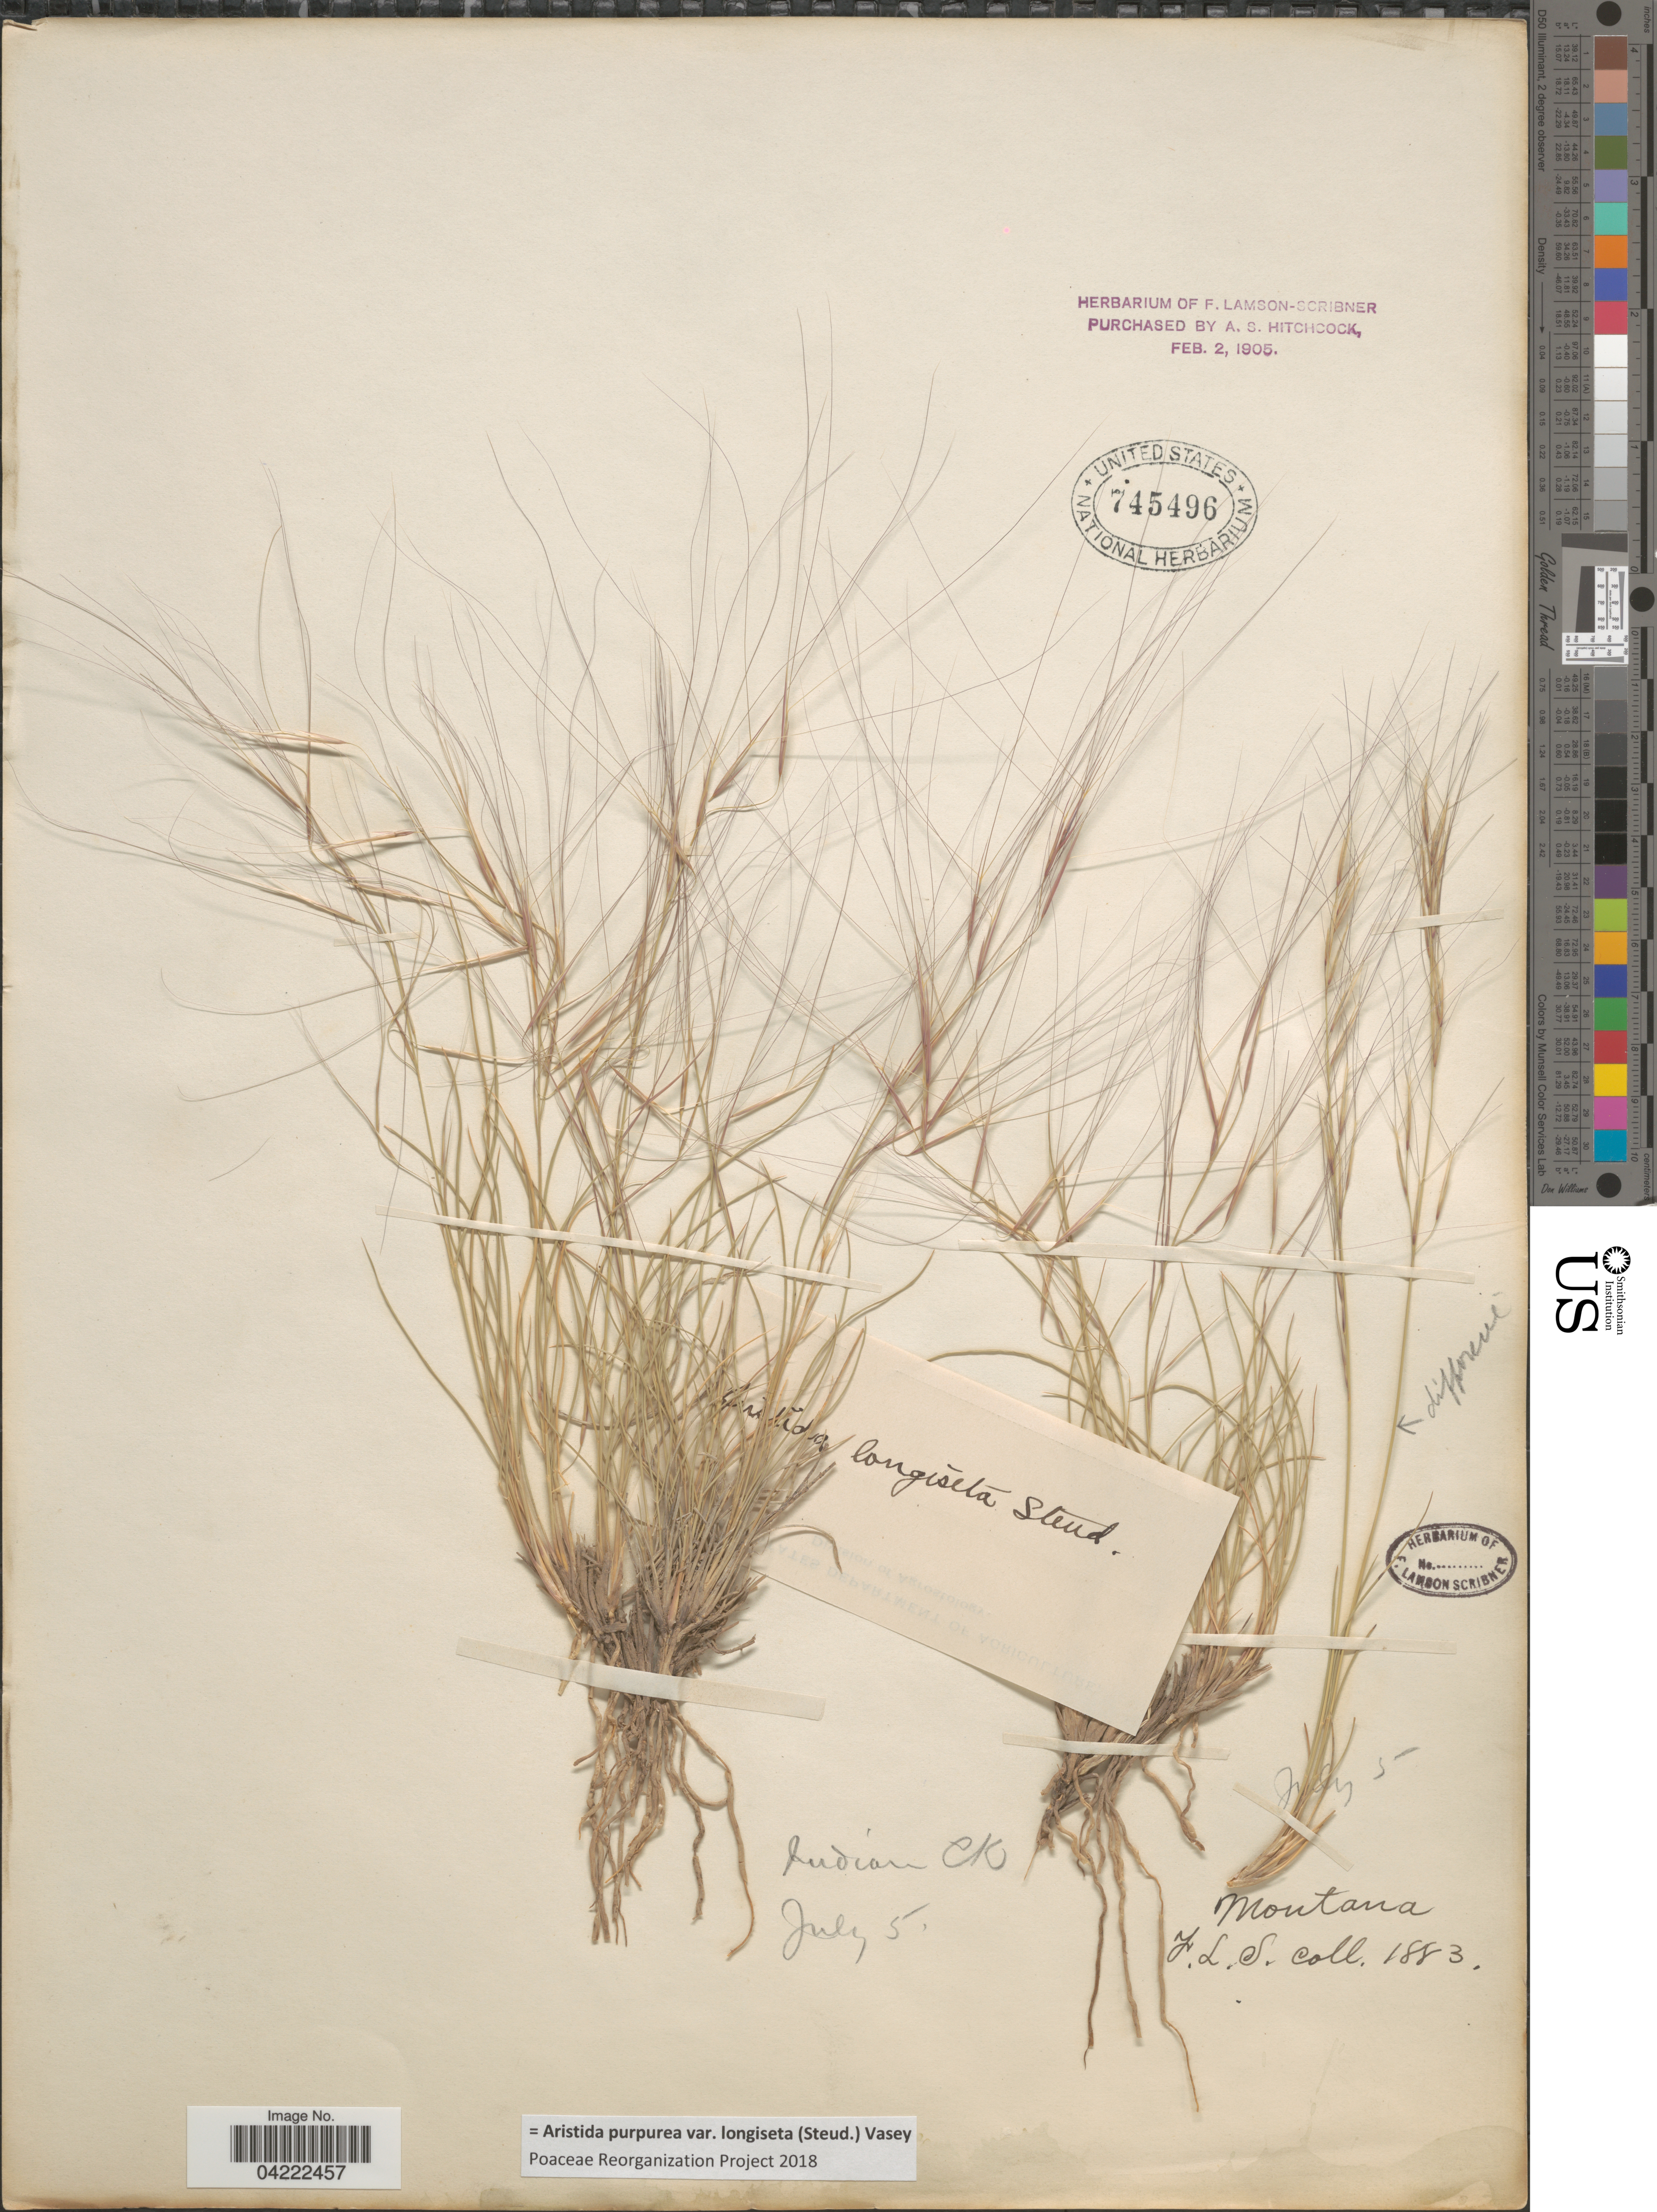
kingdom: Plantae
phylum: Tracheophyta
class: Liliopsida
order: Poales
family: Poaceae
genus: Aristida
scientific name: Aristida purpurea var. longiseta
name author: (Steud.) Vasey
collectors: F. L. S.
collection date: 1883-07-05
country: United States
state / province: Montana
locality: Indian Ck.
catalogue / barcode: US 745496